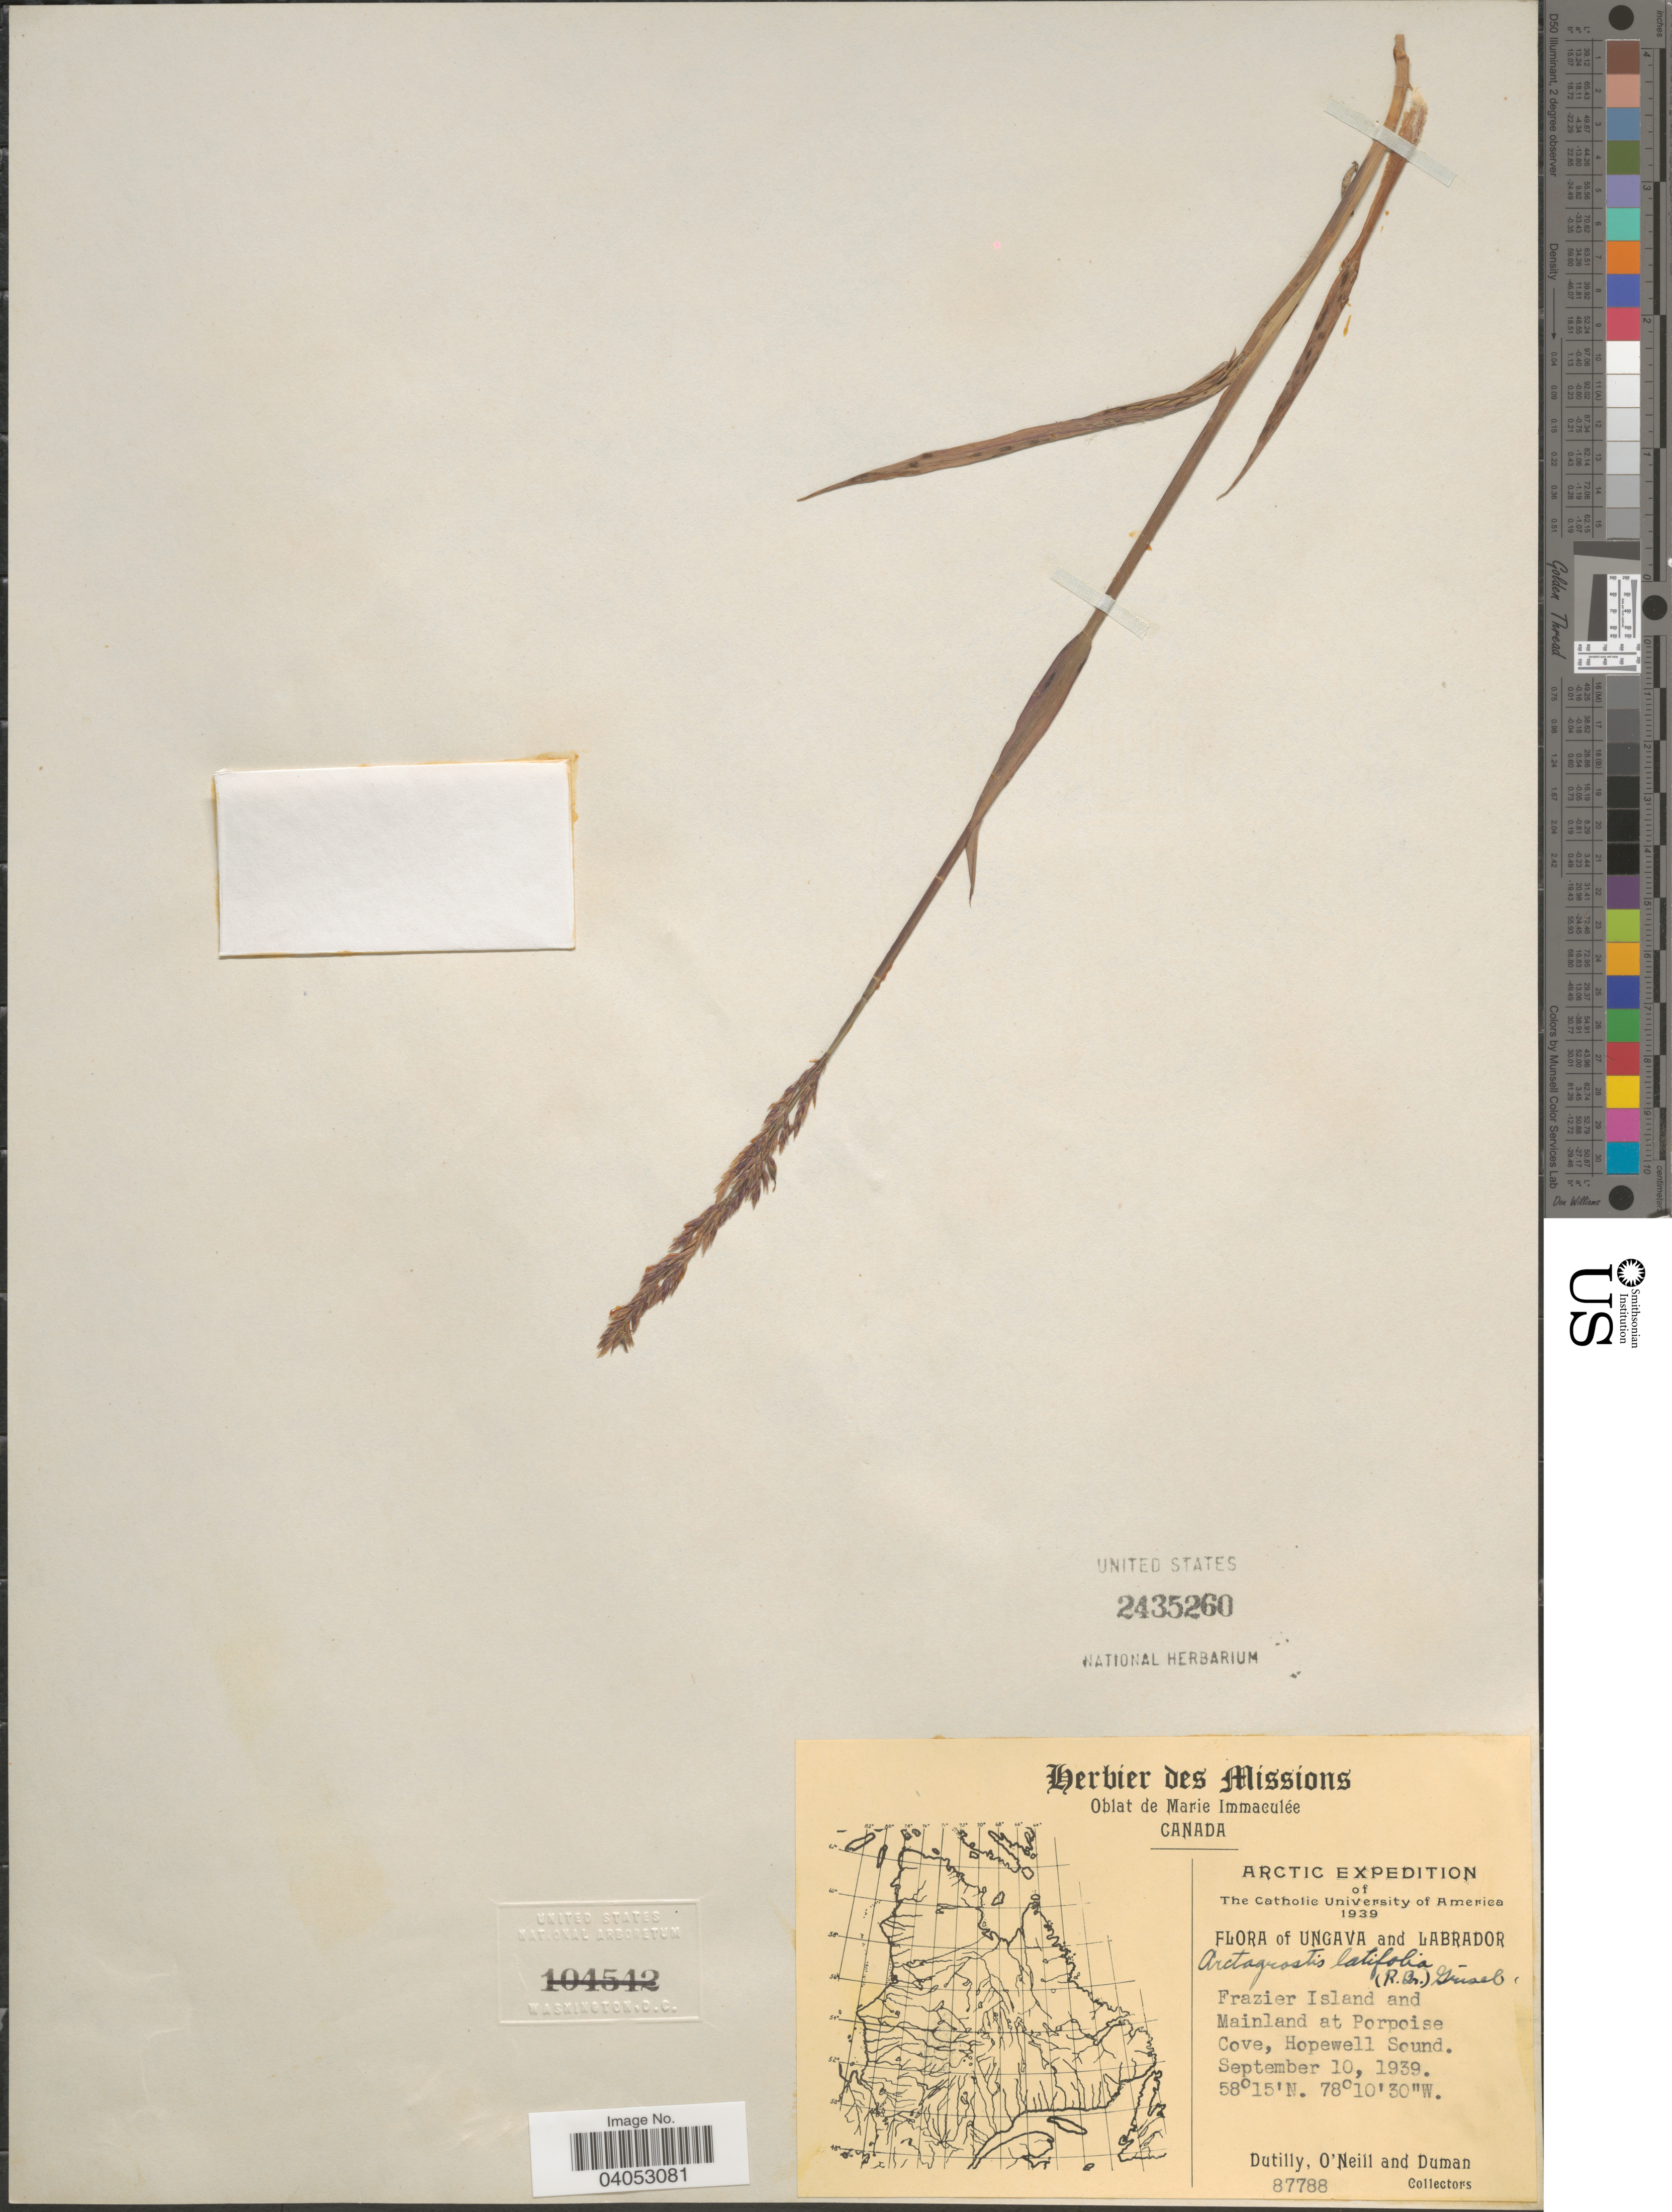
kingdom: Plantae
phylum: Tracheophyta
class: Liliopsida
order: Poales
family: Poaceae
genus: Arctagrostis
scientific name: Arctagrostis latifolia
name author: (R. Br.) Griseb.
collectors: -. Dutilly, -. O'Neill & -. Duman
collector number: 87788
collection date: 1939-09-10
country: Canada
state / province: Newfoundland and Labrador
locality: Ungava and Labrador. Frazier Island and Mainland at Porpoise Cove, Hopewell Sound.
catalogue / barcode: US 2435260